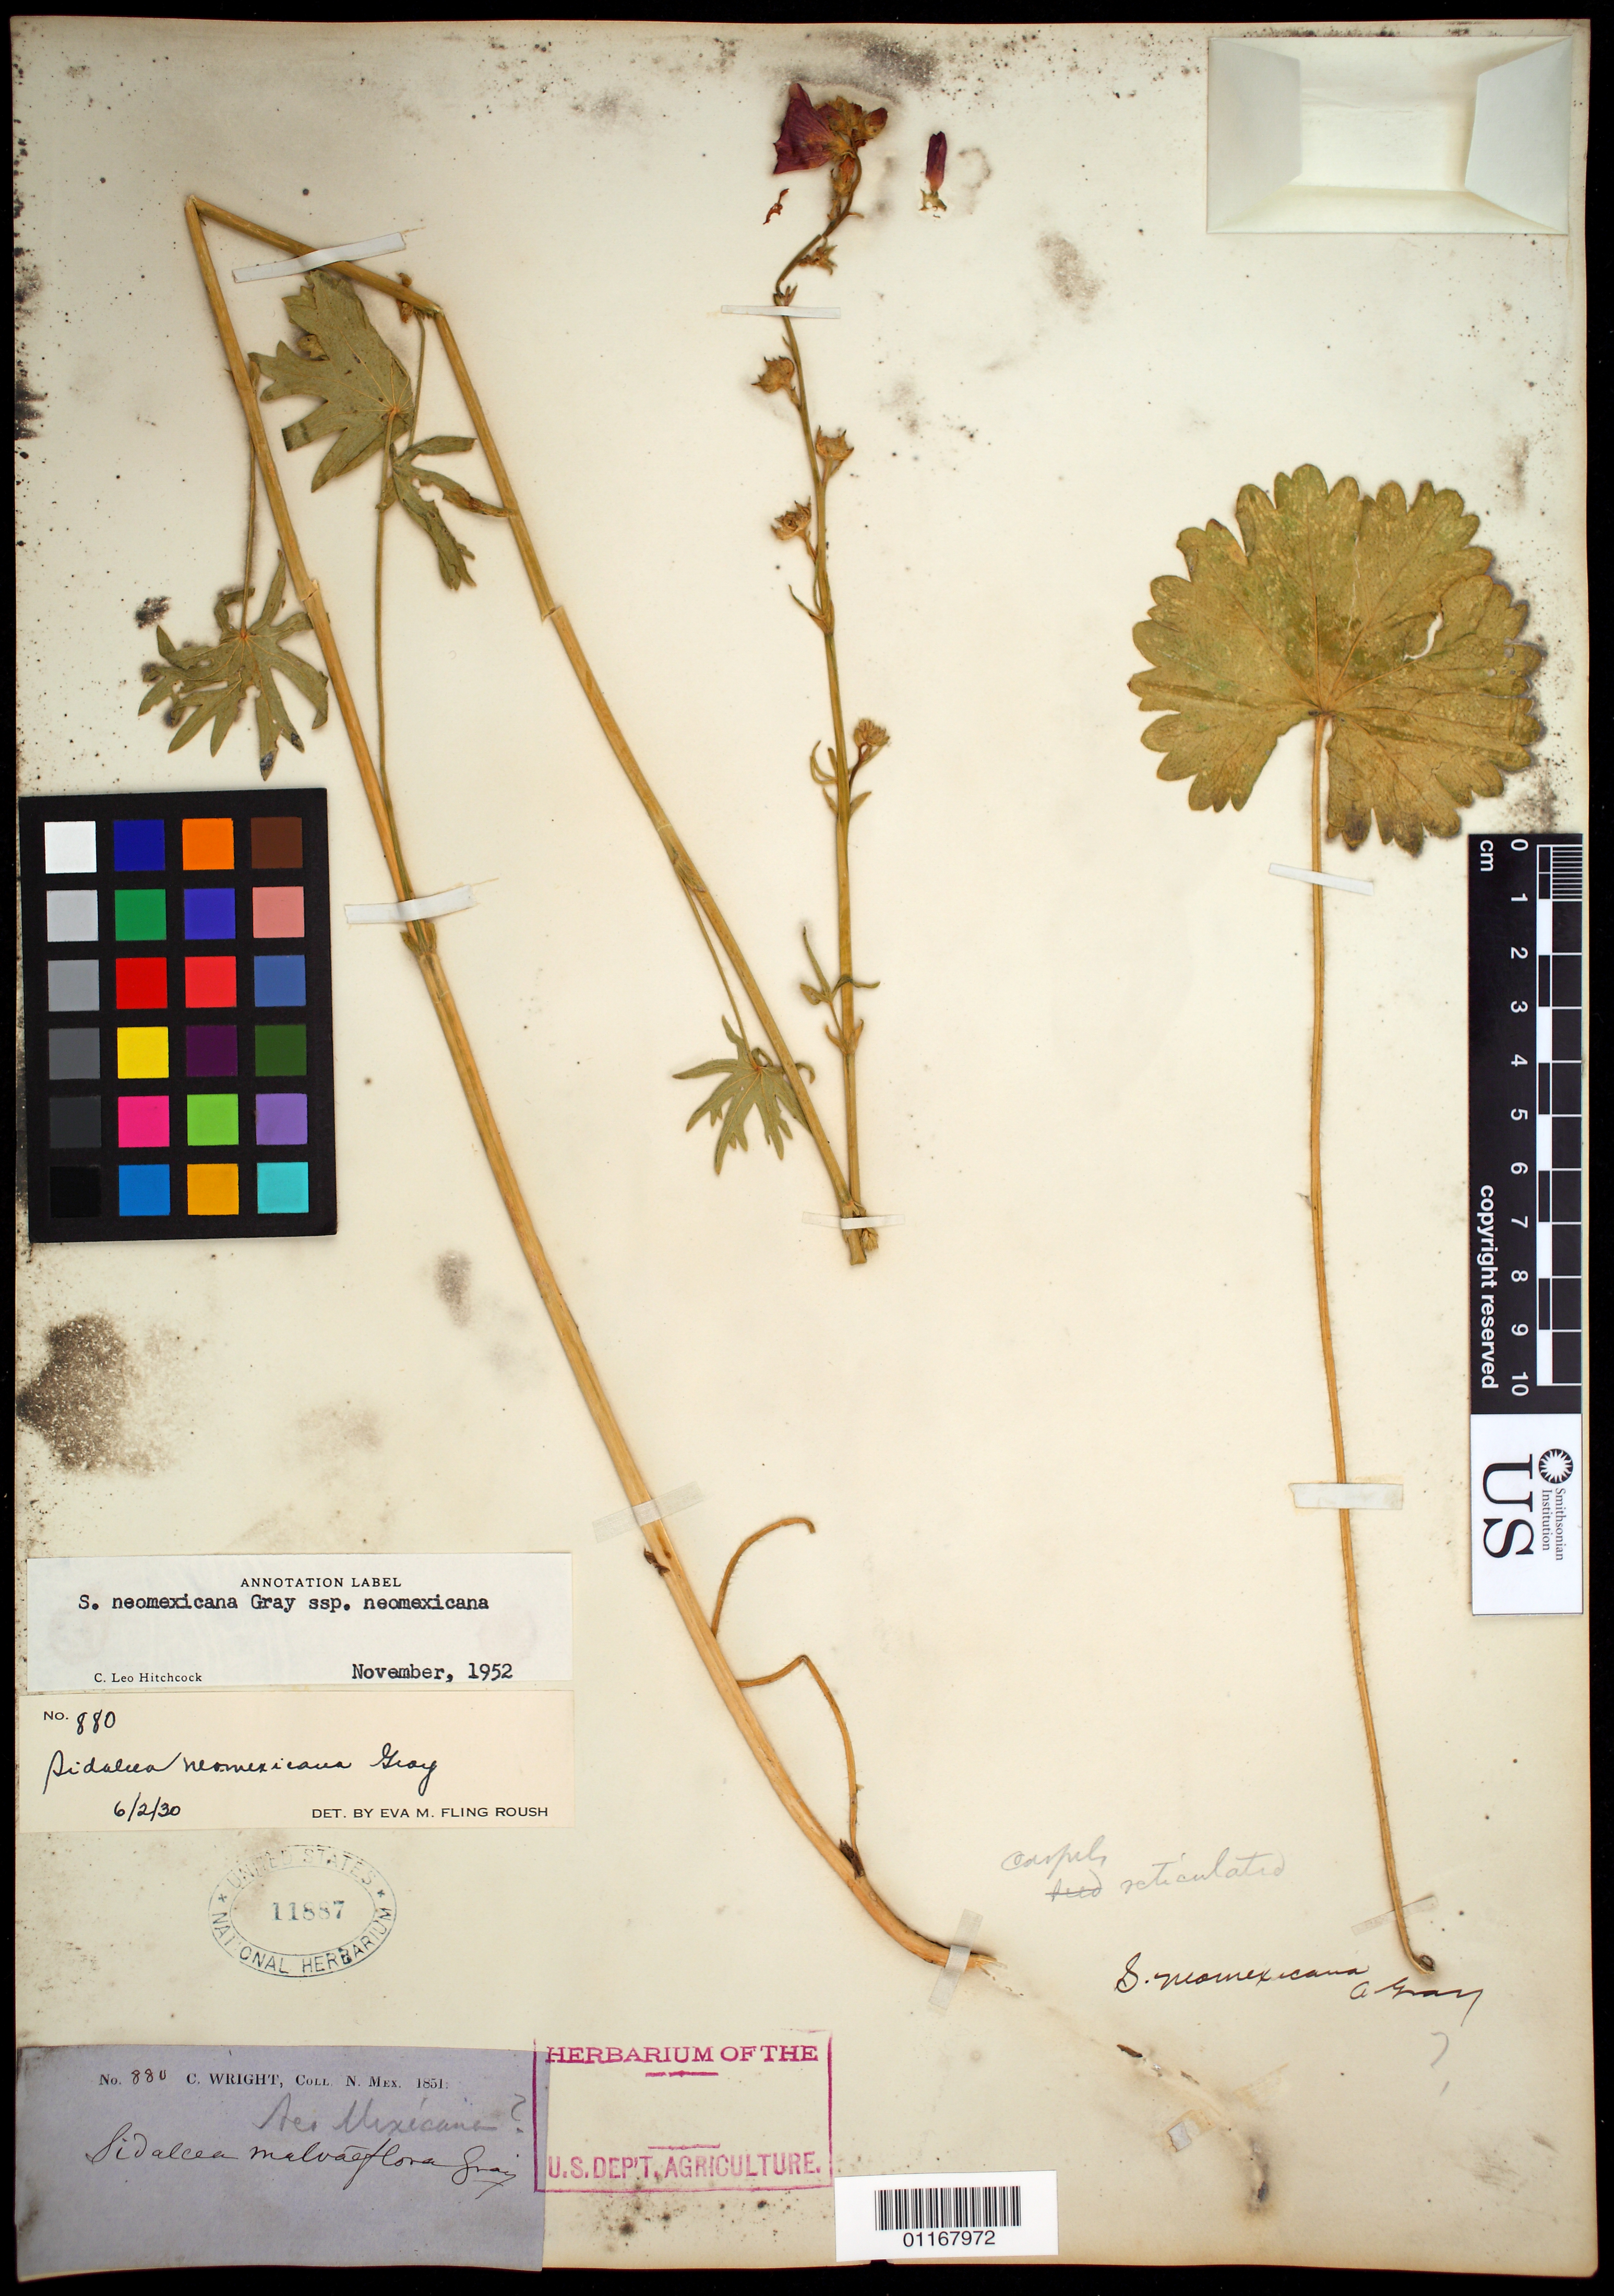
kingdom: Plantae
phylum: Tracheophyta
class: Magnoliopsida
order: Malvales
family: Malvaceae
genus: Sidalcea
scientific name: Sidalcea neomexicana subsp. neomexicana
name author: A. Gray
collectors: C. Wright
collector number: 880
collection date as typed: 1851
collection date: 1851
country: United States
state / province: New Mexico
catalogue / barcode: US 11887